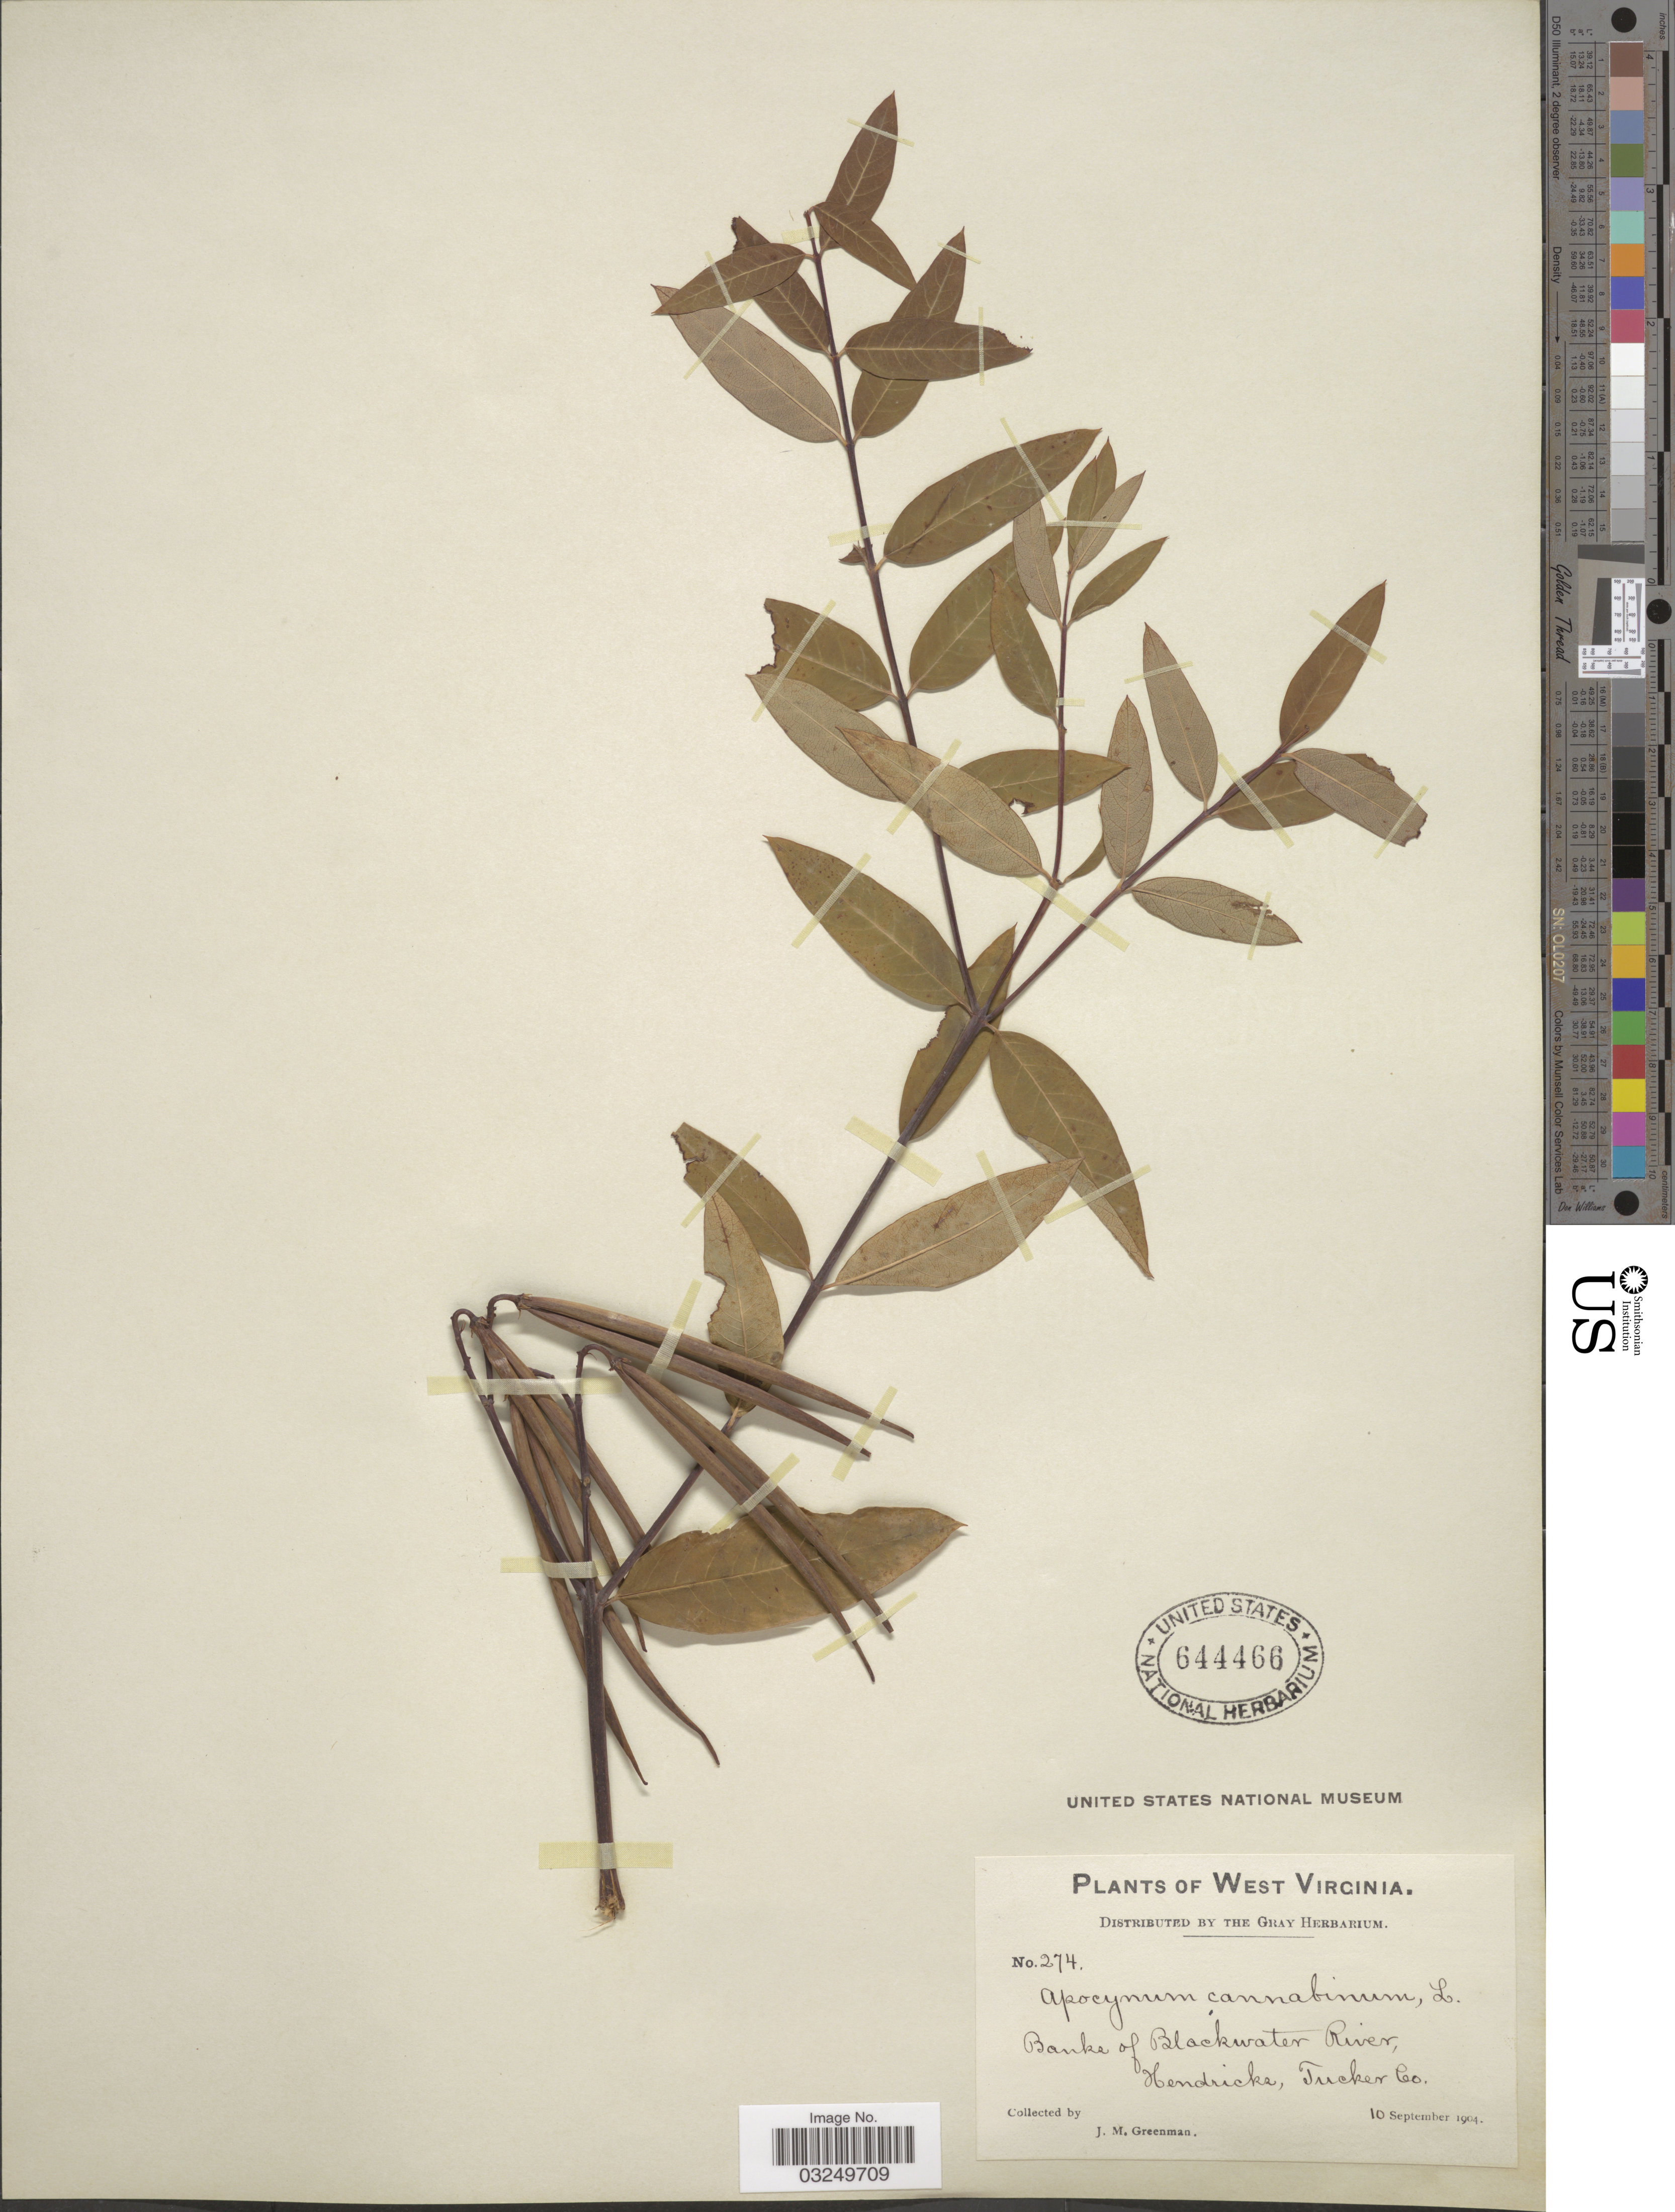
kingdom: Plantae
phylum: Tracheophyta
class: Magnoliopsida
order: Gentianales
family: Apocynaceae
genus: Apocynum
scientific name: Apocynum cannabinum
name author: L.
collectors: J. M. Greenman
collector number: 274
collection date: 1904-09-10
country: United States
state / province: West Virginia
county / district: Tucker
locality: Banks of Blackwater River, Hendricks, Tucker Co.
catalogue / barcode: US 644466